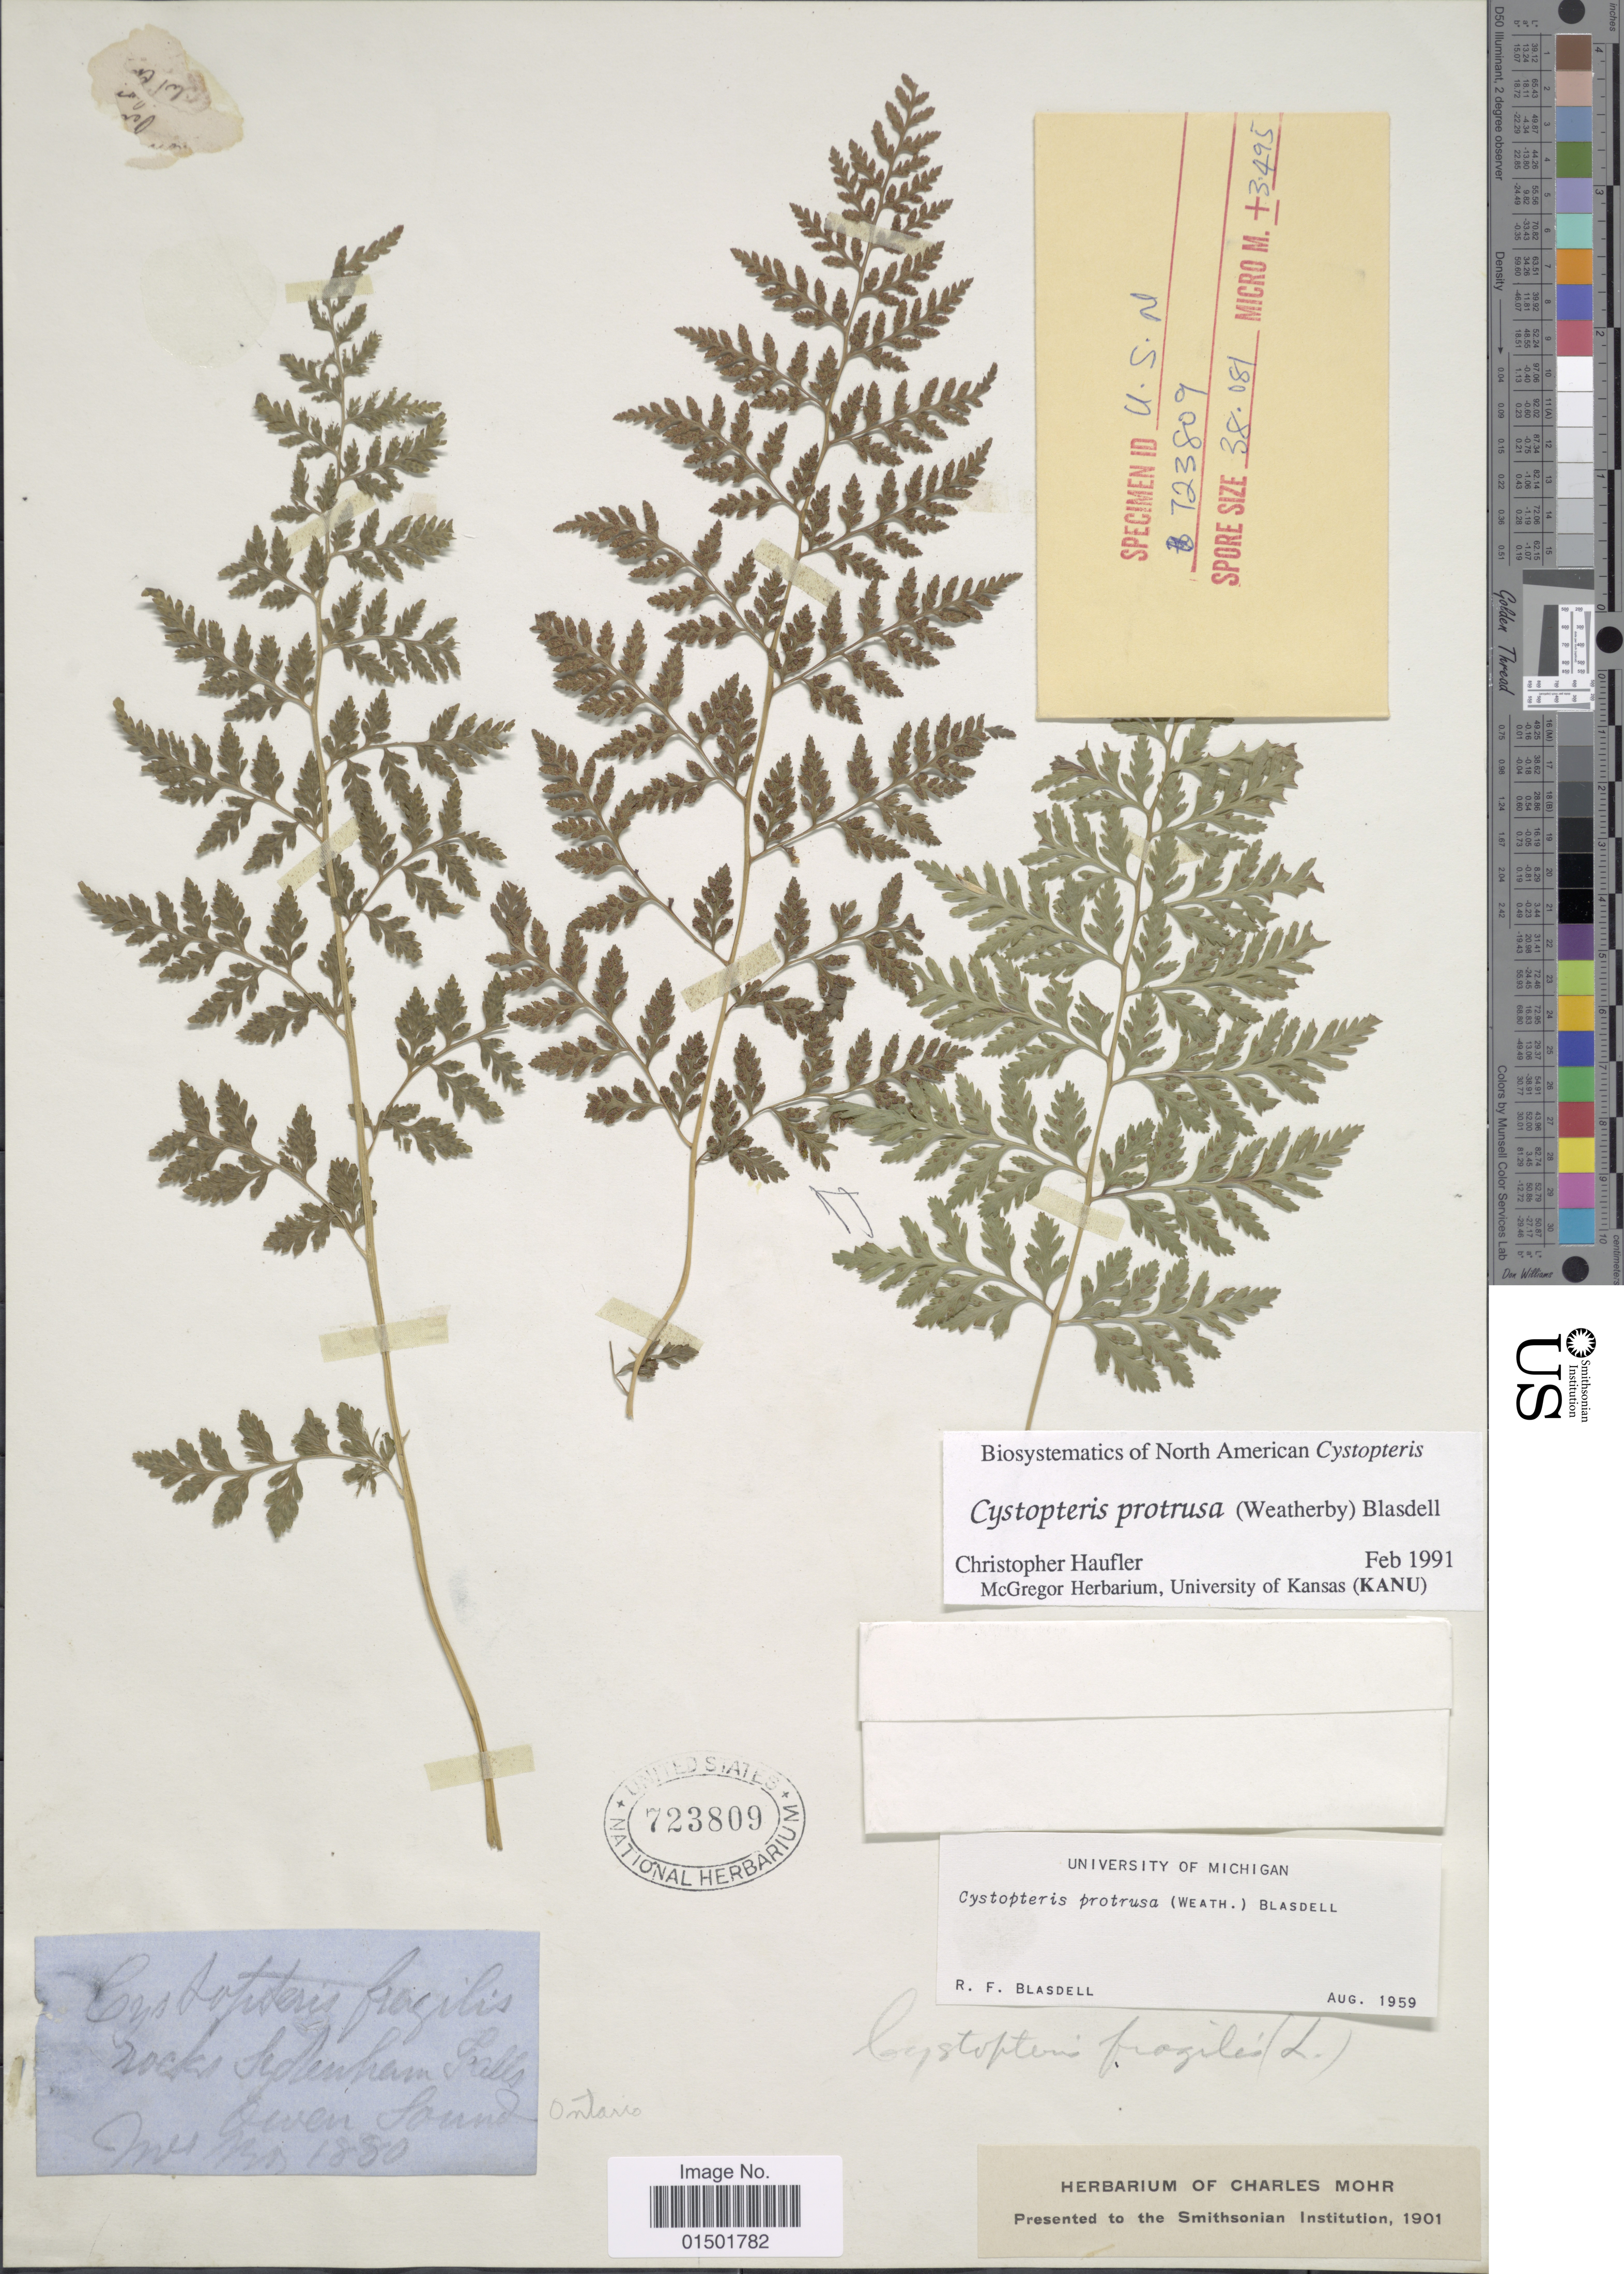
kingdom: Plantae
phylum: Tracheophyta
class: Polypodiopsida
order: Polypodiales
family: Cystopteridaceae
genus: Cystopteris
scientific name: Cystopteris protrusa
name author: (Weath.) Blasdell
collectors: W. Roy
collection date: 1880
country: Canada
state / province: Ontario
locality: Owen Sound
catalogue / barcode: US 723809